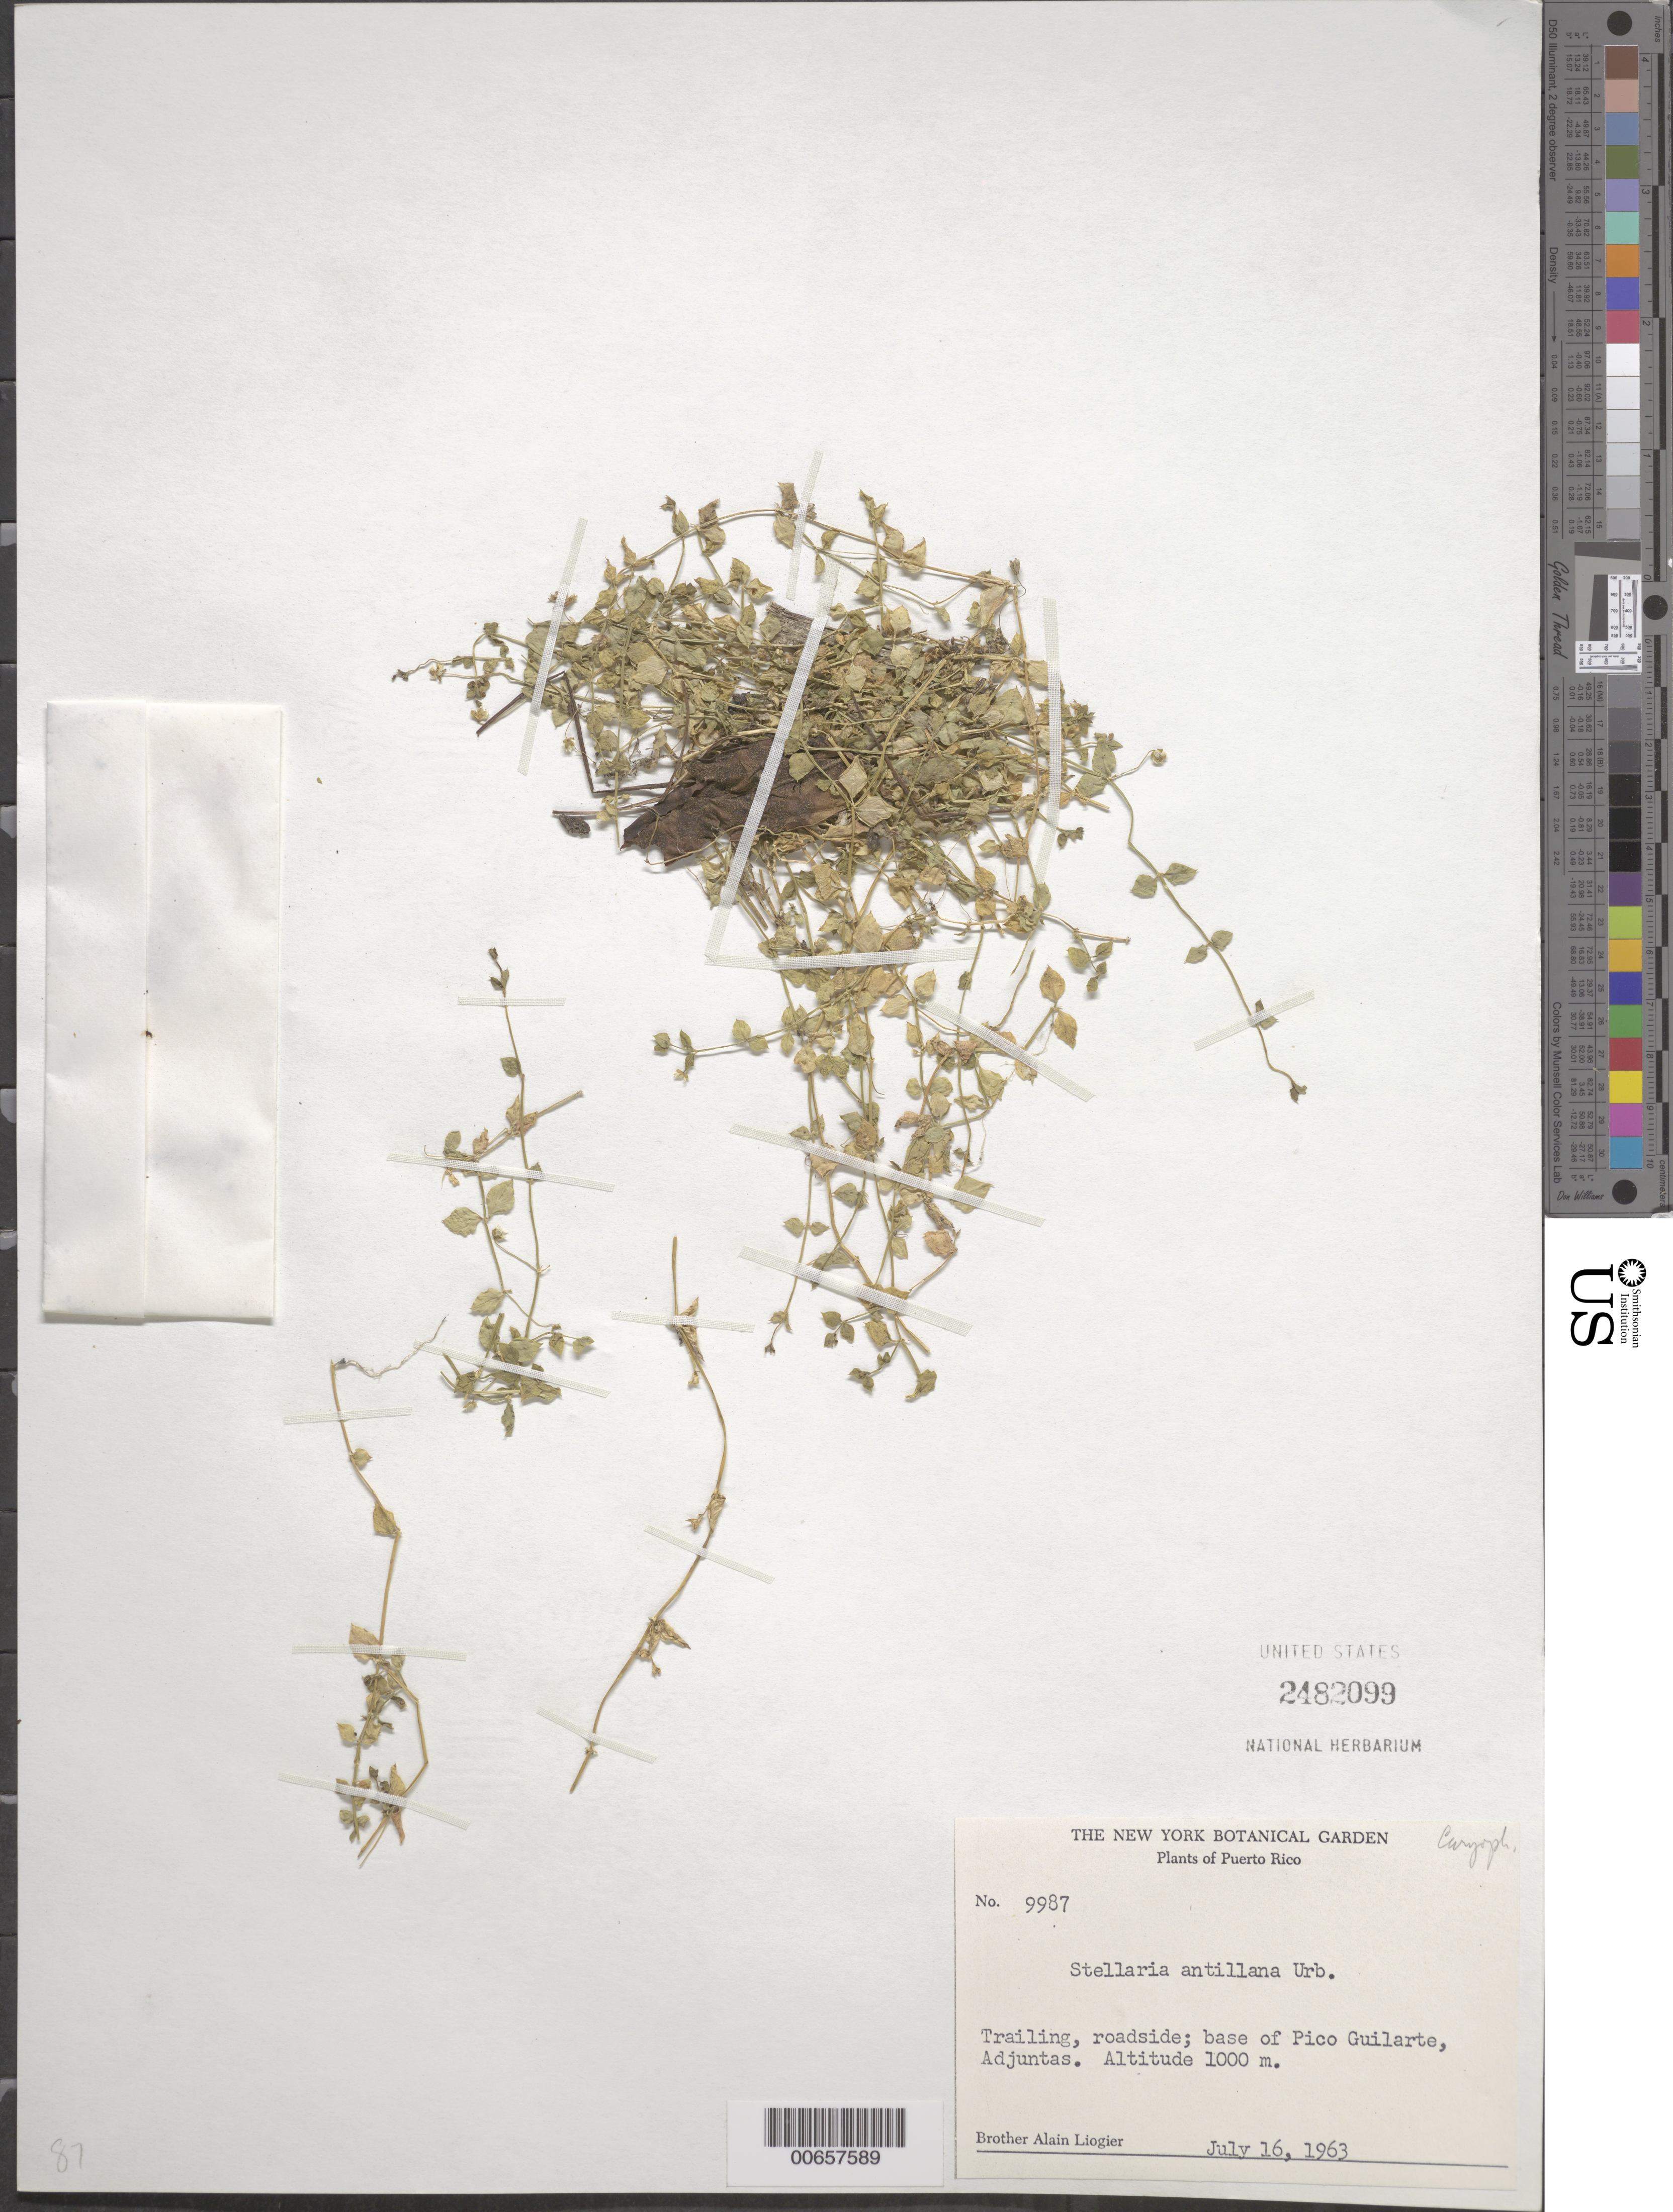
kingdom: Plantae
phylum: Tracheophyta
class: Magnoliopsida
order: Caryophyllales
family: Caryophyllaceae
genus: Stellaria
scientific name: Stellaria antillana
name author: Urb.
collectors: A. H. Liogier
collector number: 9987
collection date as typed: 16 Jul 1963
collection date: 1963-07-16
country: Puerto Rico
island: Greater Antilles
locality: Pico Guilarte, Adjuntas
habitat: Roadside; at base of Pico Guilarte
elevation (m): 1000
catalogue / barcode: US 2482099